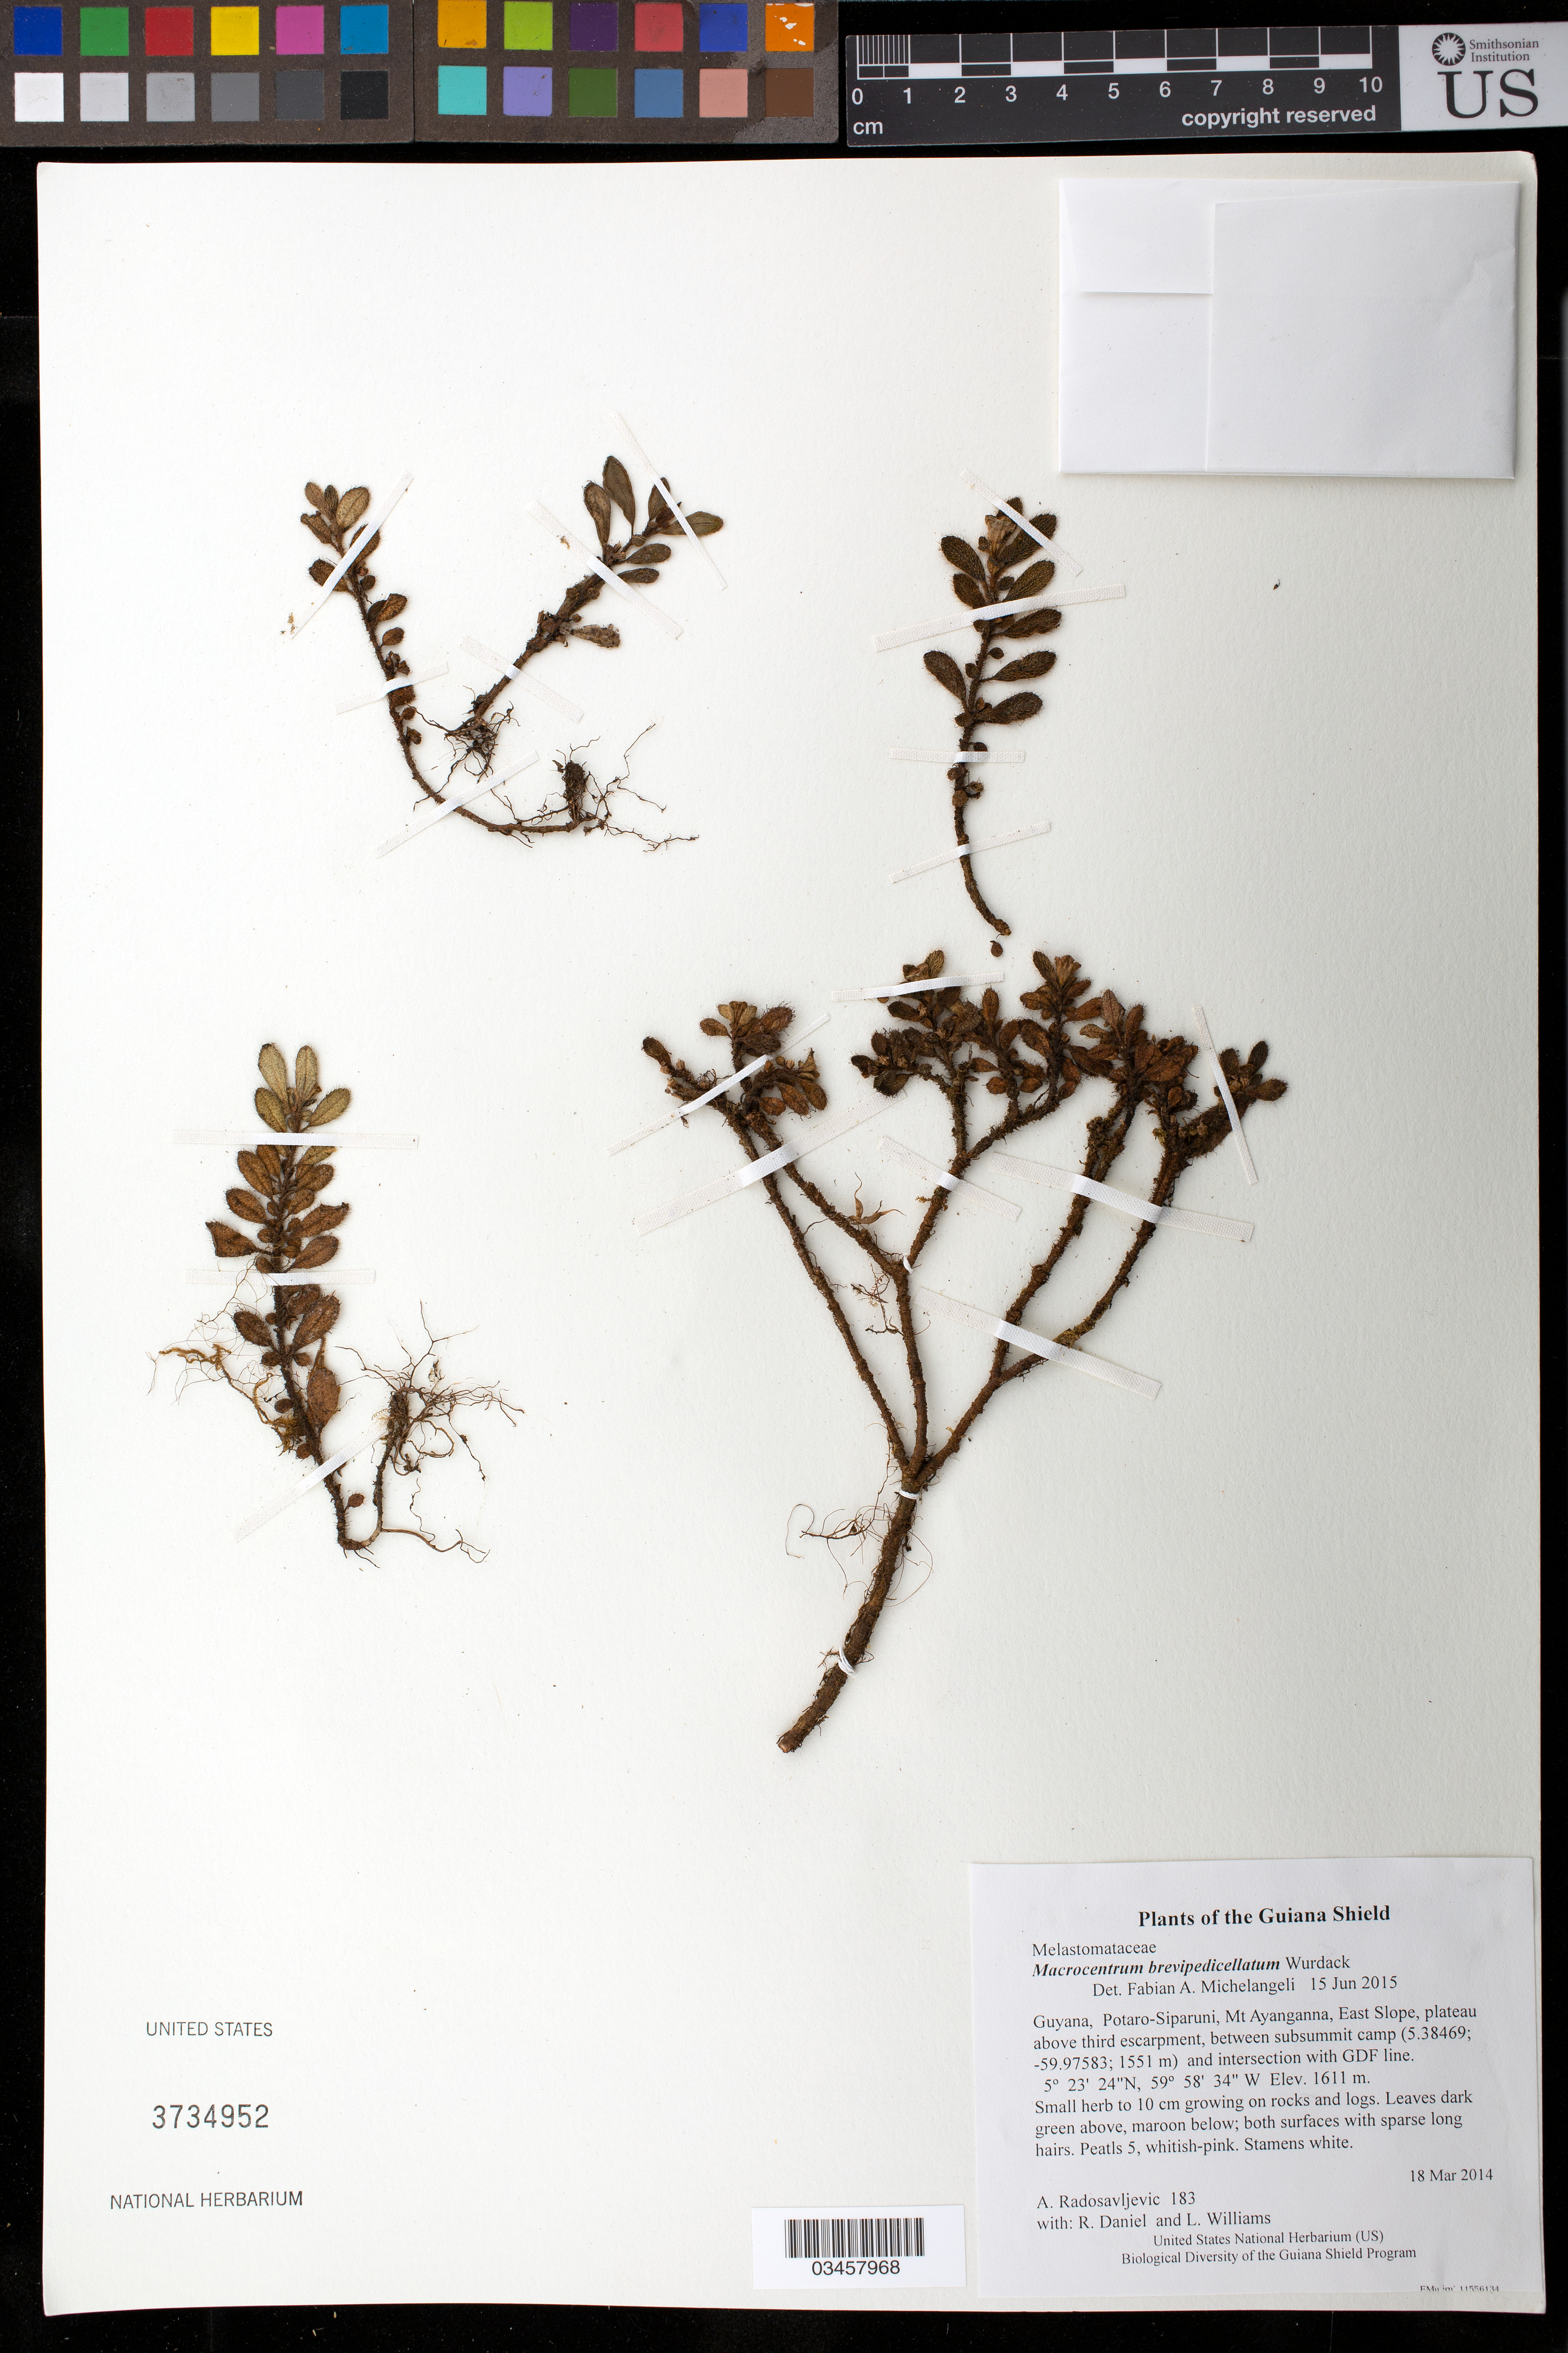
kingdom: Plantae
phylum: Tracheophyta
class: Magnoliopsida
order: Myrtales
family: Melastomataceae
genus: Macrocentrum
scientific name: Macrocentrum brevipedicellatum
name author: Wurdack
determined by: Michelangeli, F. A.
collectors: A. Radosavljevic, R. Daniel & L. Williams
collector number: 183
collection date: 2014-03-18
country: Guyana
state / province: Potaro-Siparuni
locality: Mt Ayanganna, East Slope, plateau above third escarpment, between subsummit camp (5.38469; -59.97583; 1551 m) and intersection with GDF line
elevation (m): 1611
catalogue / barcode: US 3734952